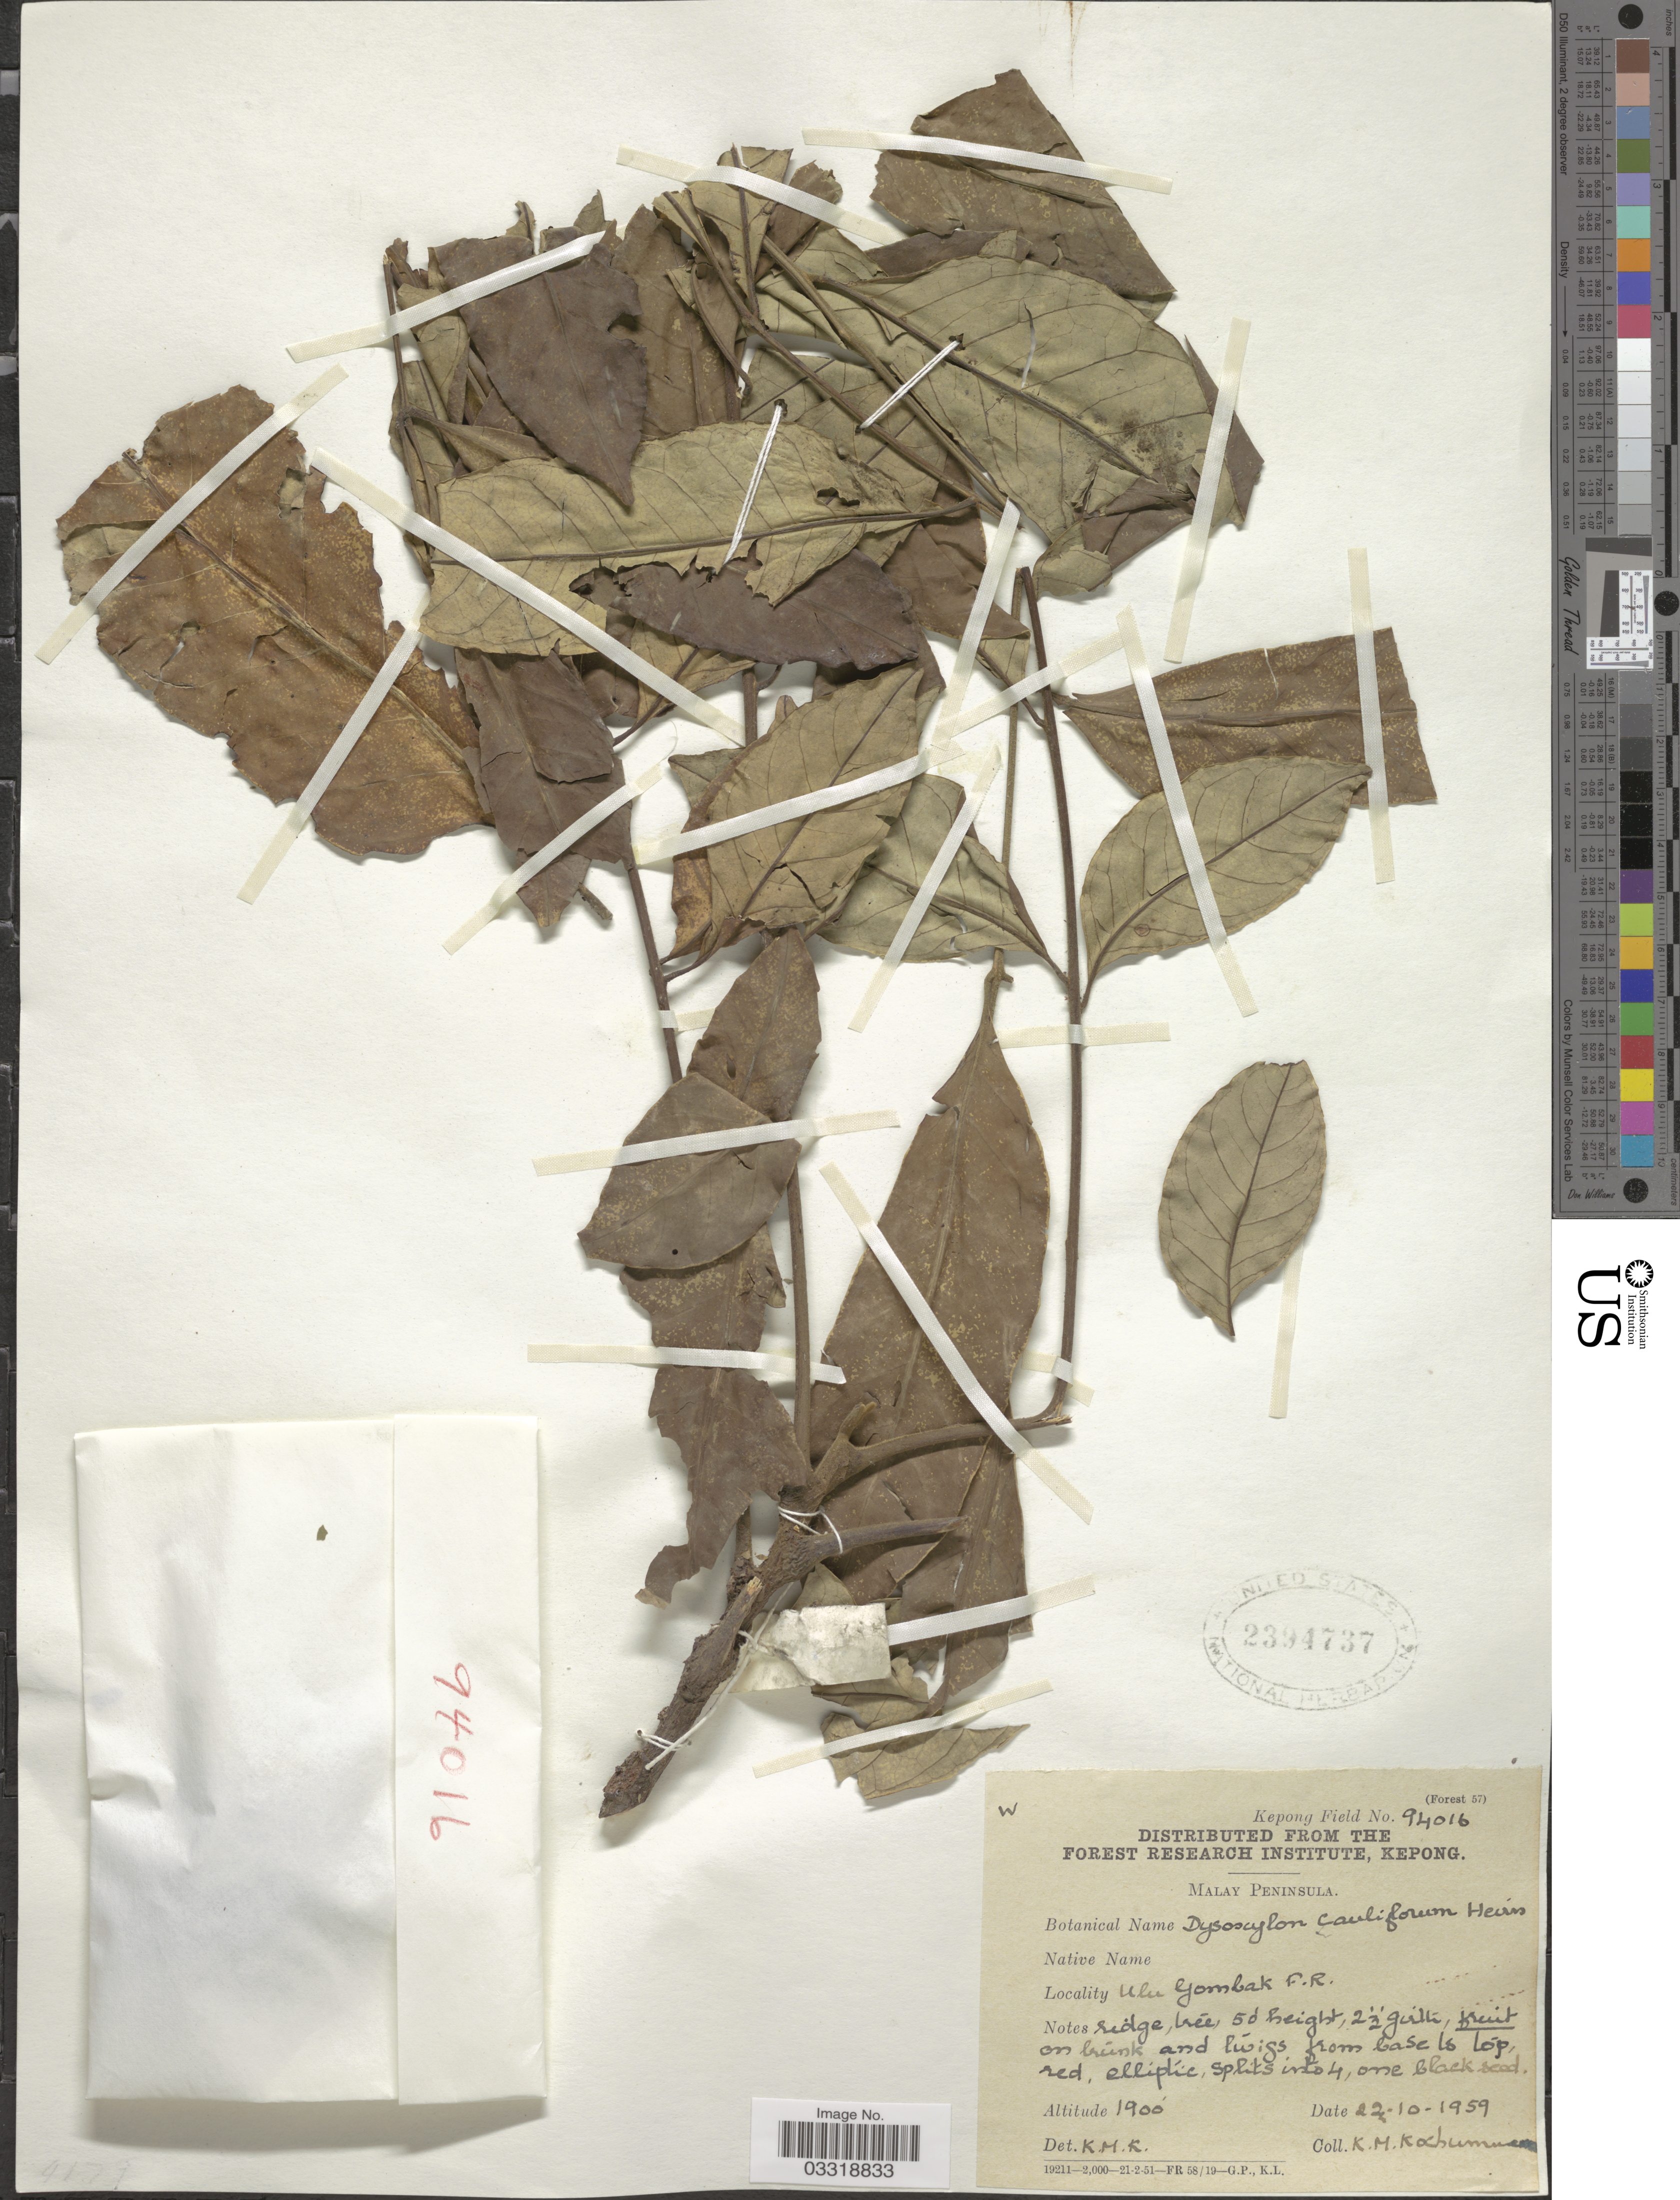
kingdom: Plantae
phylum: Tracheophyta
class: Magnoliopsida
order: Sapindales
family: Meliaceae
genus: Epicharis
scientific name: Epicharis cuneata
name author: (Hiern) Harms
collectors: K. Kochummen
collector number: Kepong 94016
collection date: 1959-10-22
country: Malaysia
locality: Malay Peninsula. Ulu Gombak F.R.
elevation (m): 579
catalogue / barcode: US 2394737